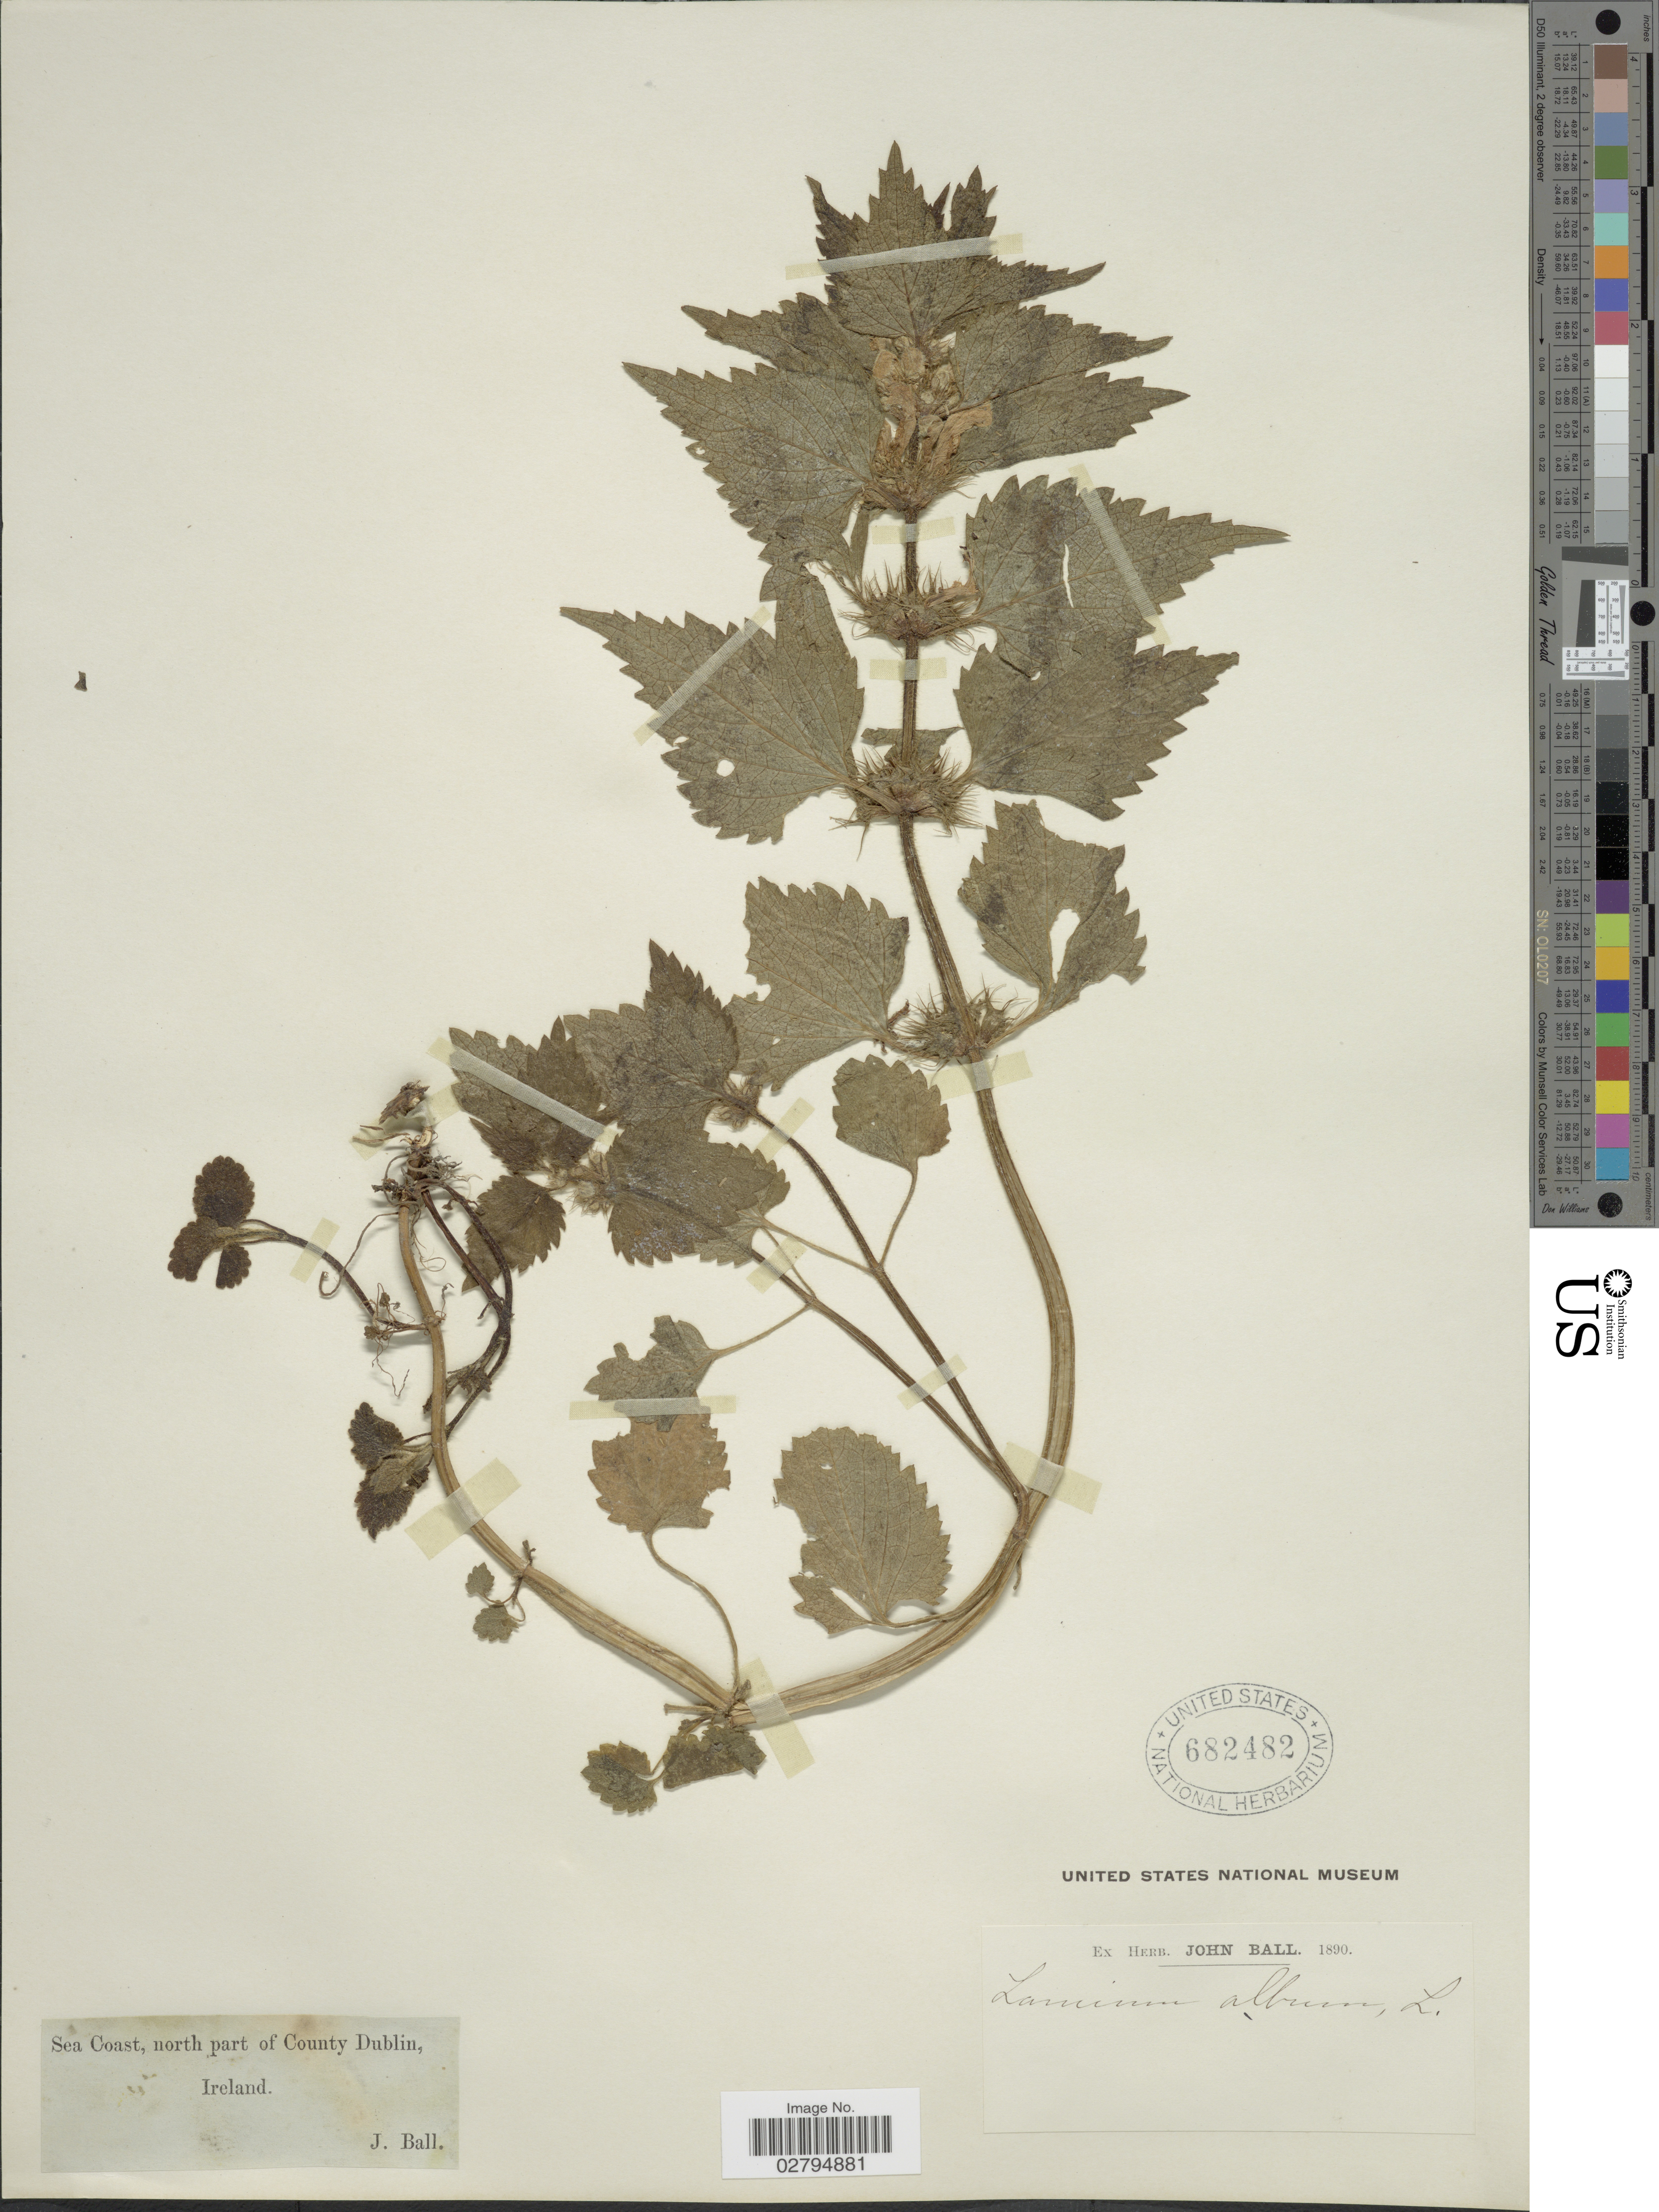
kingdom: Plantae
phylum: Tracheophyta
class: Magnoliopsida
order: Lamiales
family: Lamiaceae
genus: Lamium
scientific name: Lamium album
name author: L.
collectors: J. Ball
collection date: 1890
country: Ireland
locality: Sea Coast, north port of County Dublin.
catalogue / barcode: US 682482